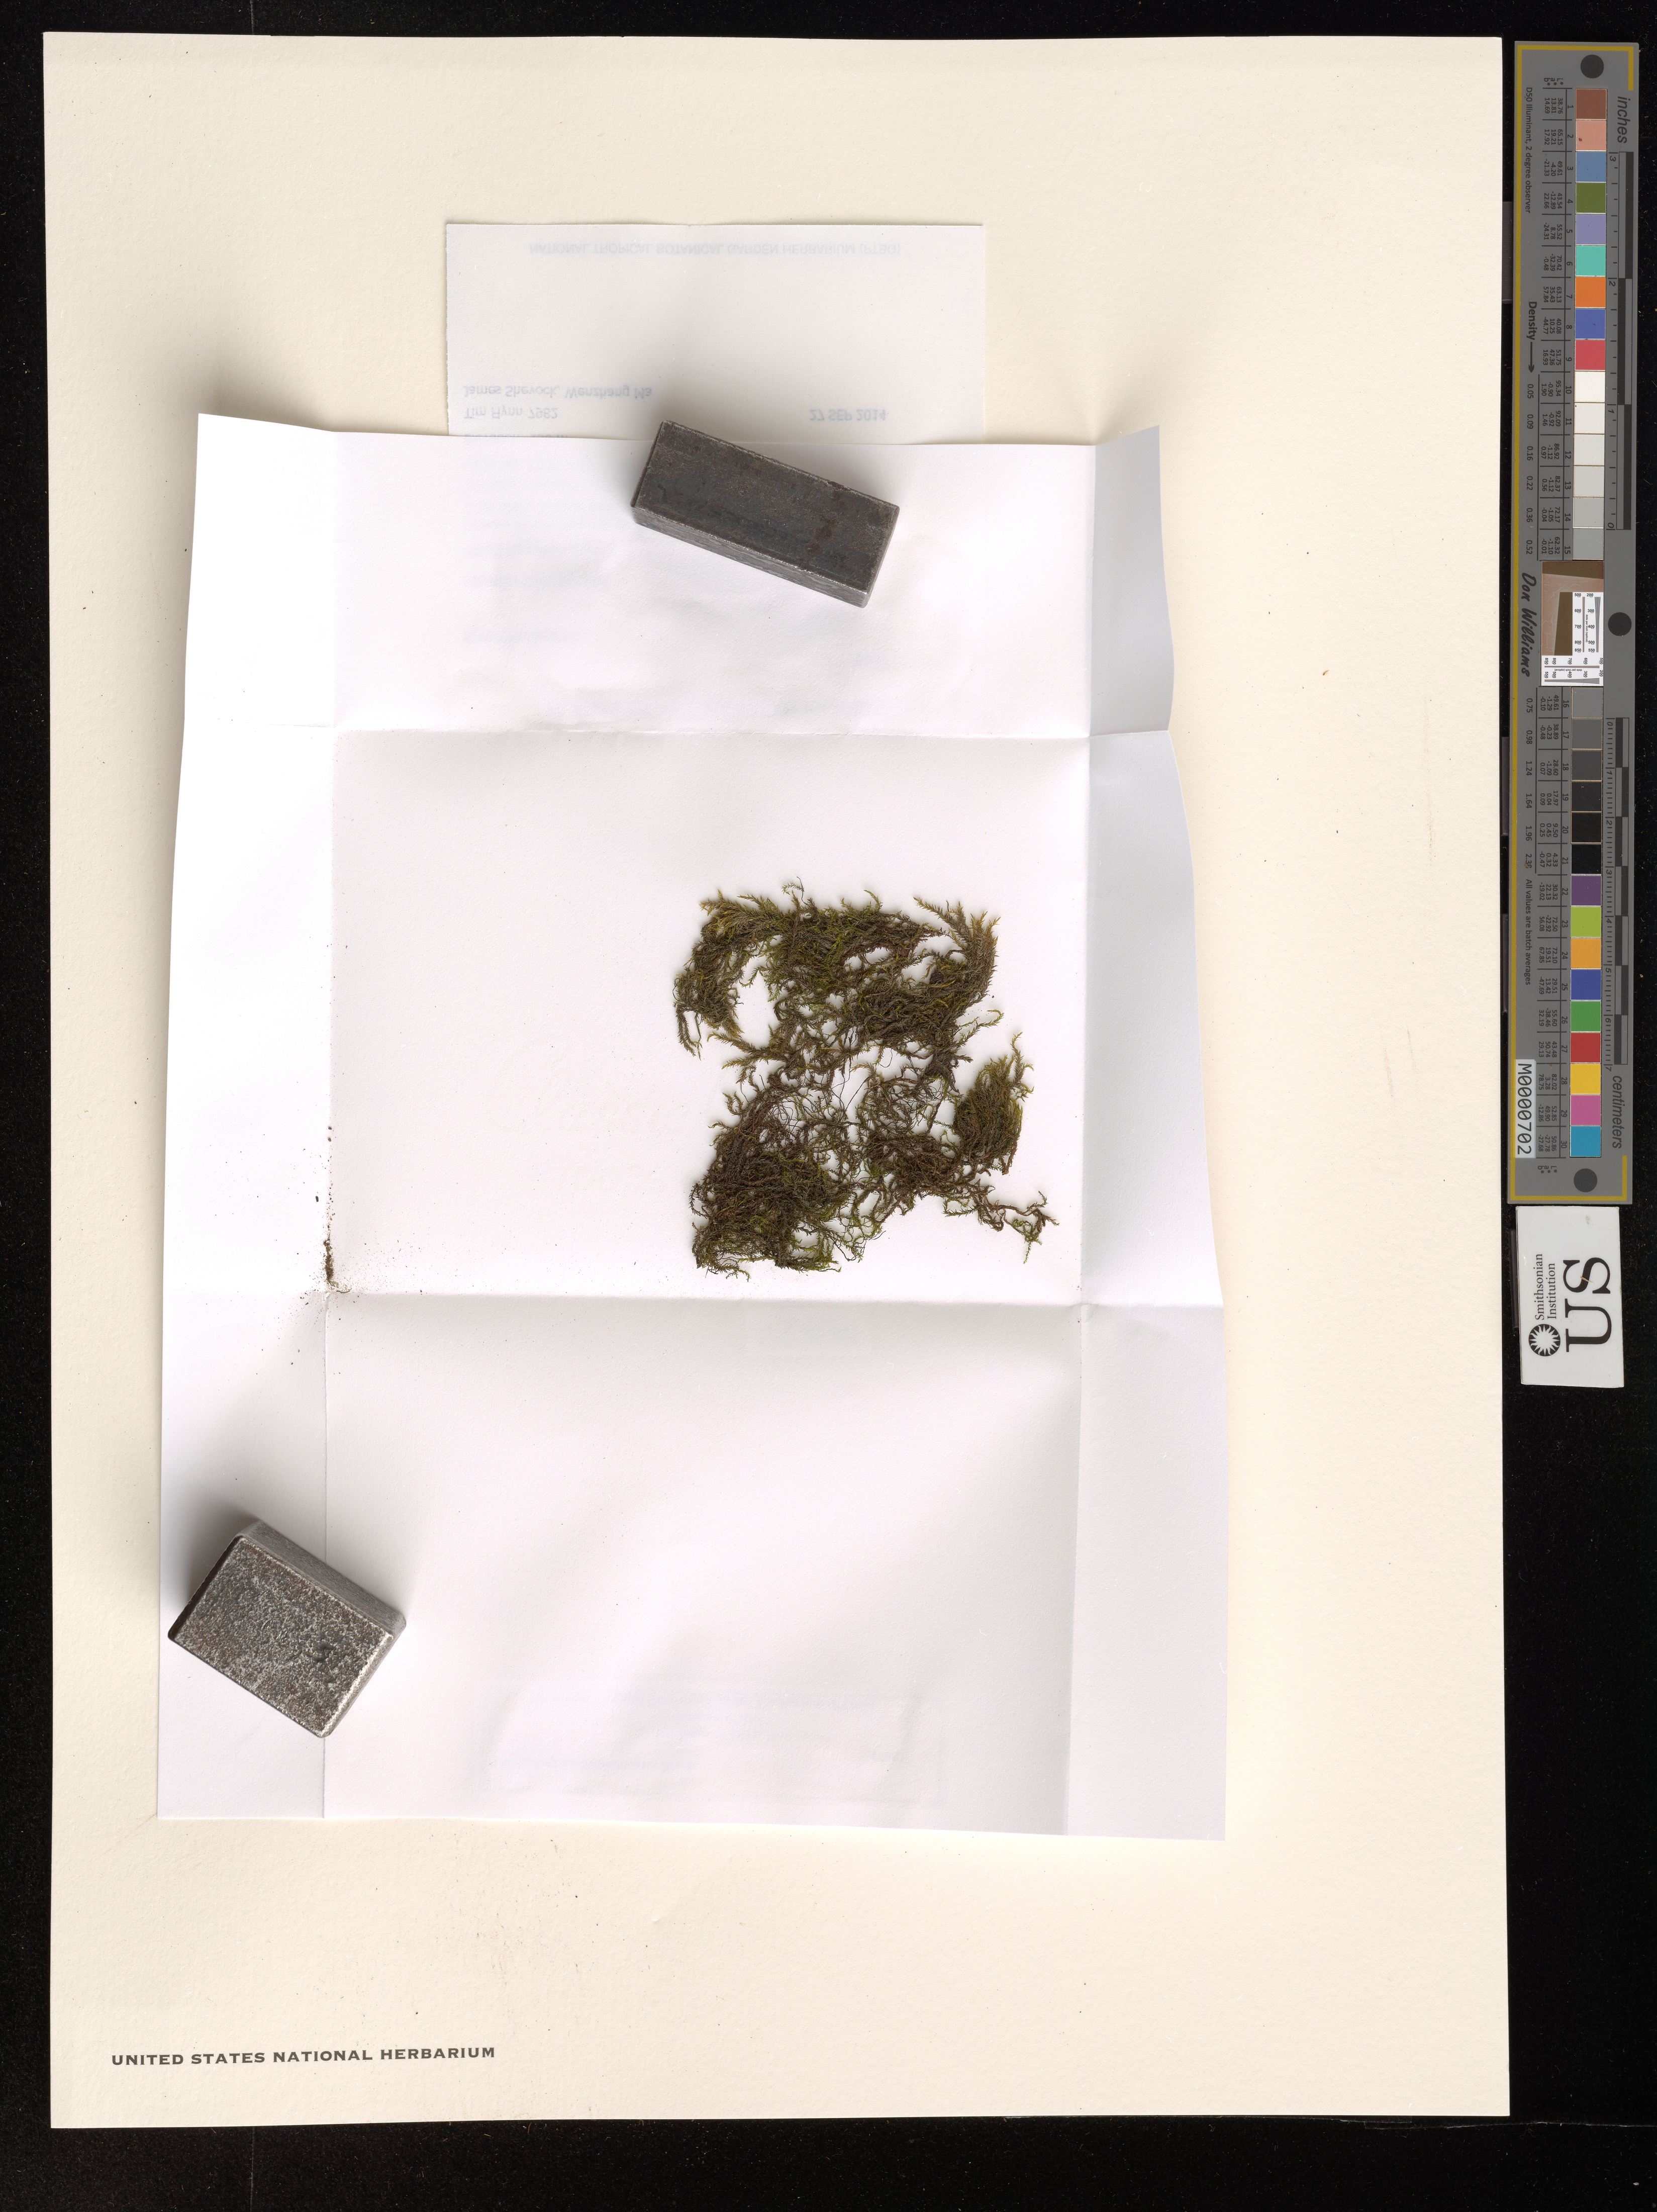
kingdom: Plantae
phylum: Bryophyta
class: Bryopsida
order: Hypnales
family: Hypnaceae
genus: Glossadelphus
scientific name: Glossadelphus limnobioides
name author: Broth.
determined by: Toren, David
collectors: T. Flynn & M. Wenzhang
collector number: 7982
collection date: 2014-09-29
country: United States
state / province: Hawaii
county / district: Kauai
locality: The Hawaiian Islands. Kauai Kawaihau District. Halelea Forest Reserve. Keahua Forestry Arboretum, Kuamoo Road (Hwy 580). Keahua Stream.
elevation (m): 158